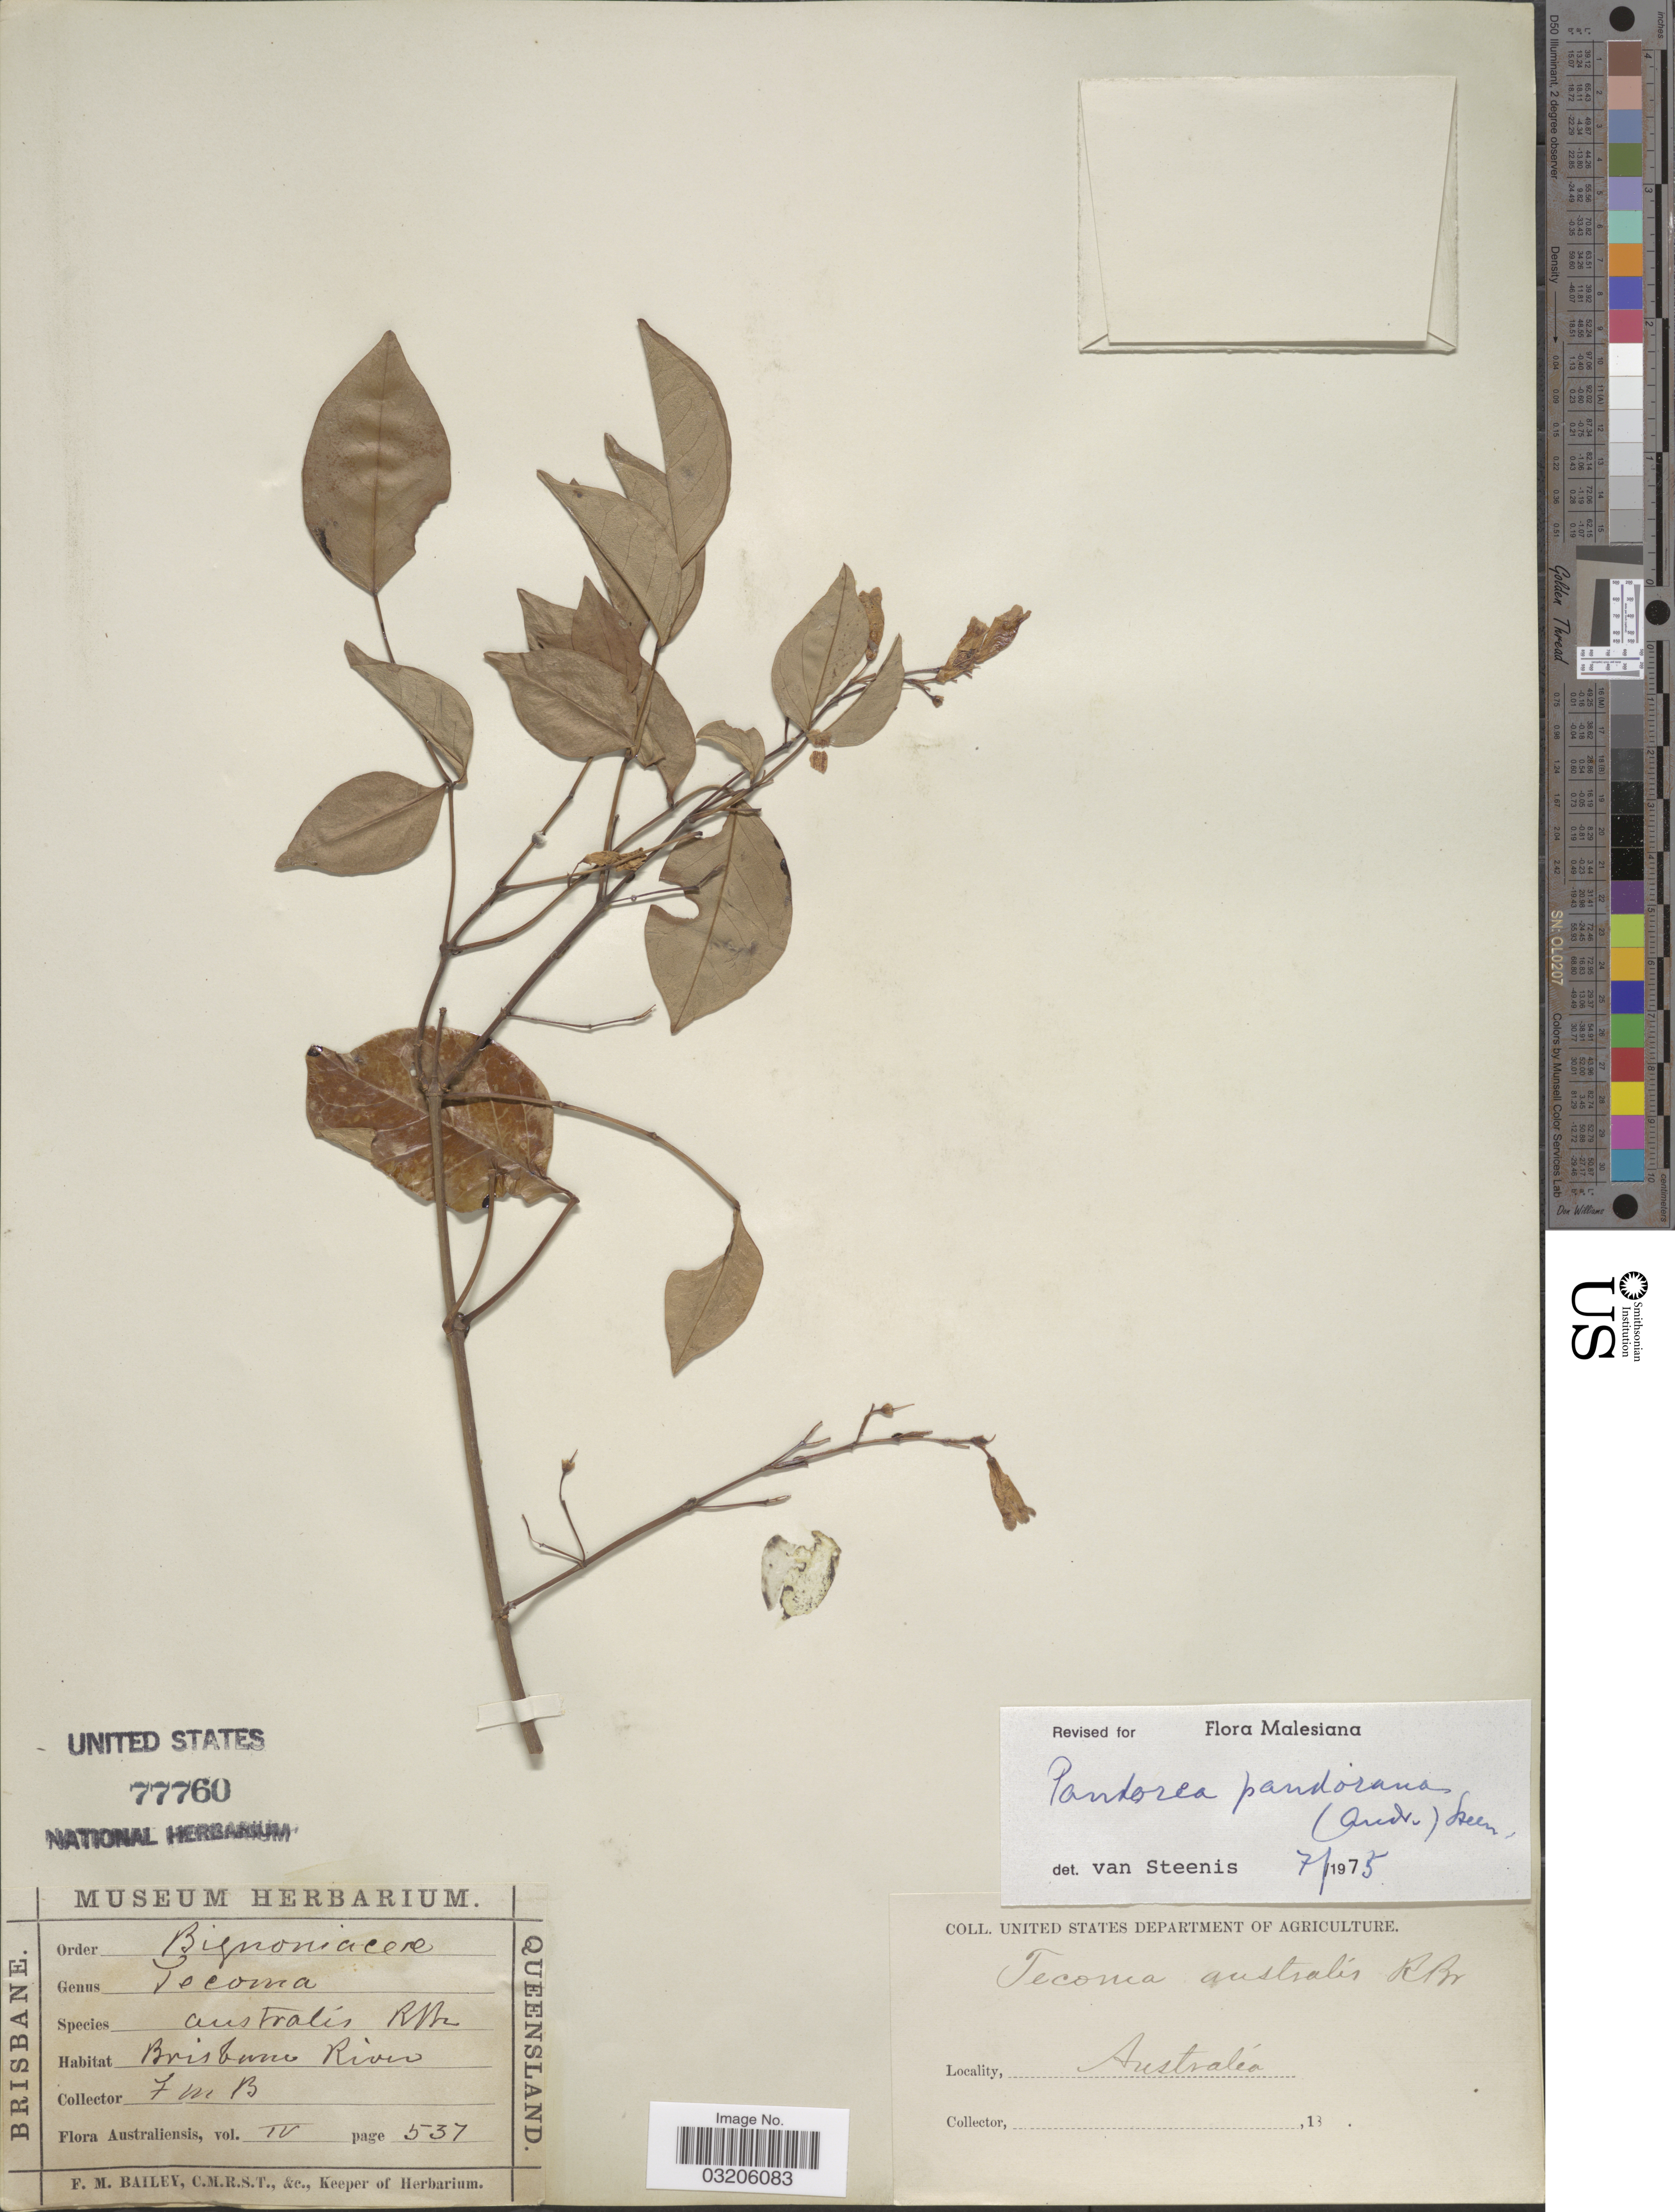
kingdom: Plantae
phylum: Tracheophyta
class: Magnoliopsida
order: Lamiales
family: Bignoniaceae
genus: Pandorea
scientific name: Pandorea pandorana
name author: (Andrews) Steenis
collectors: F. M. Bailey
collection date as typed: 18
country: Australia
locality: Brisbane River.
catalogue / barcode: US 77760